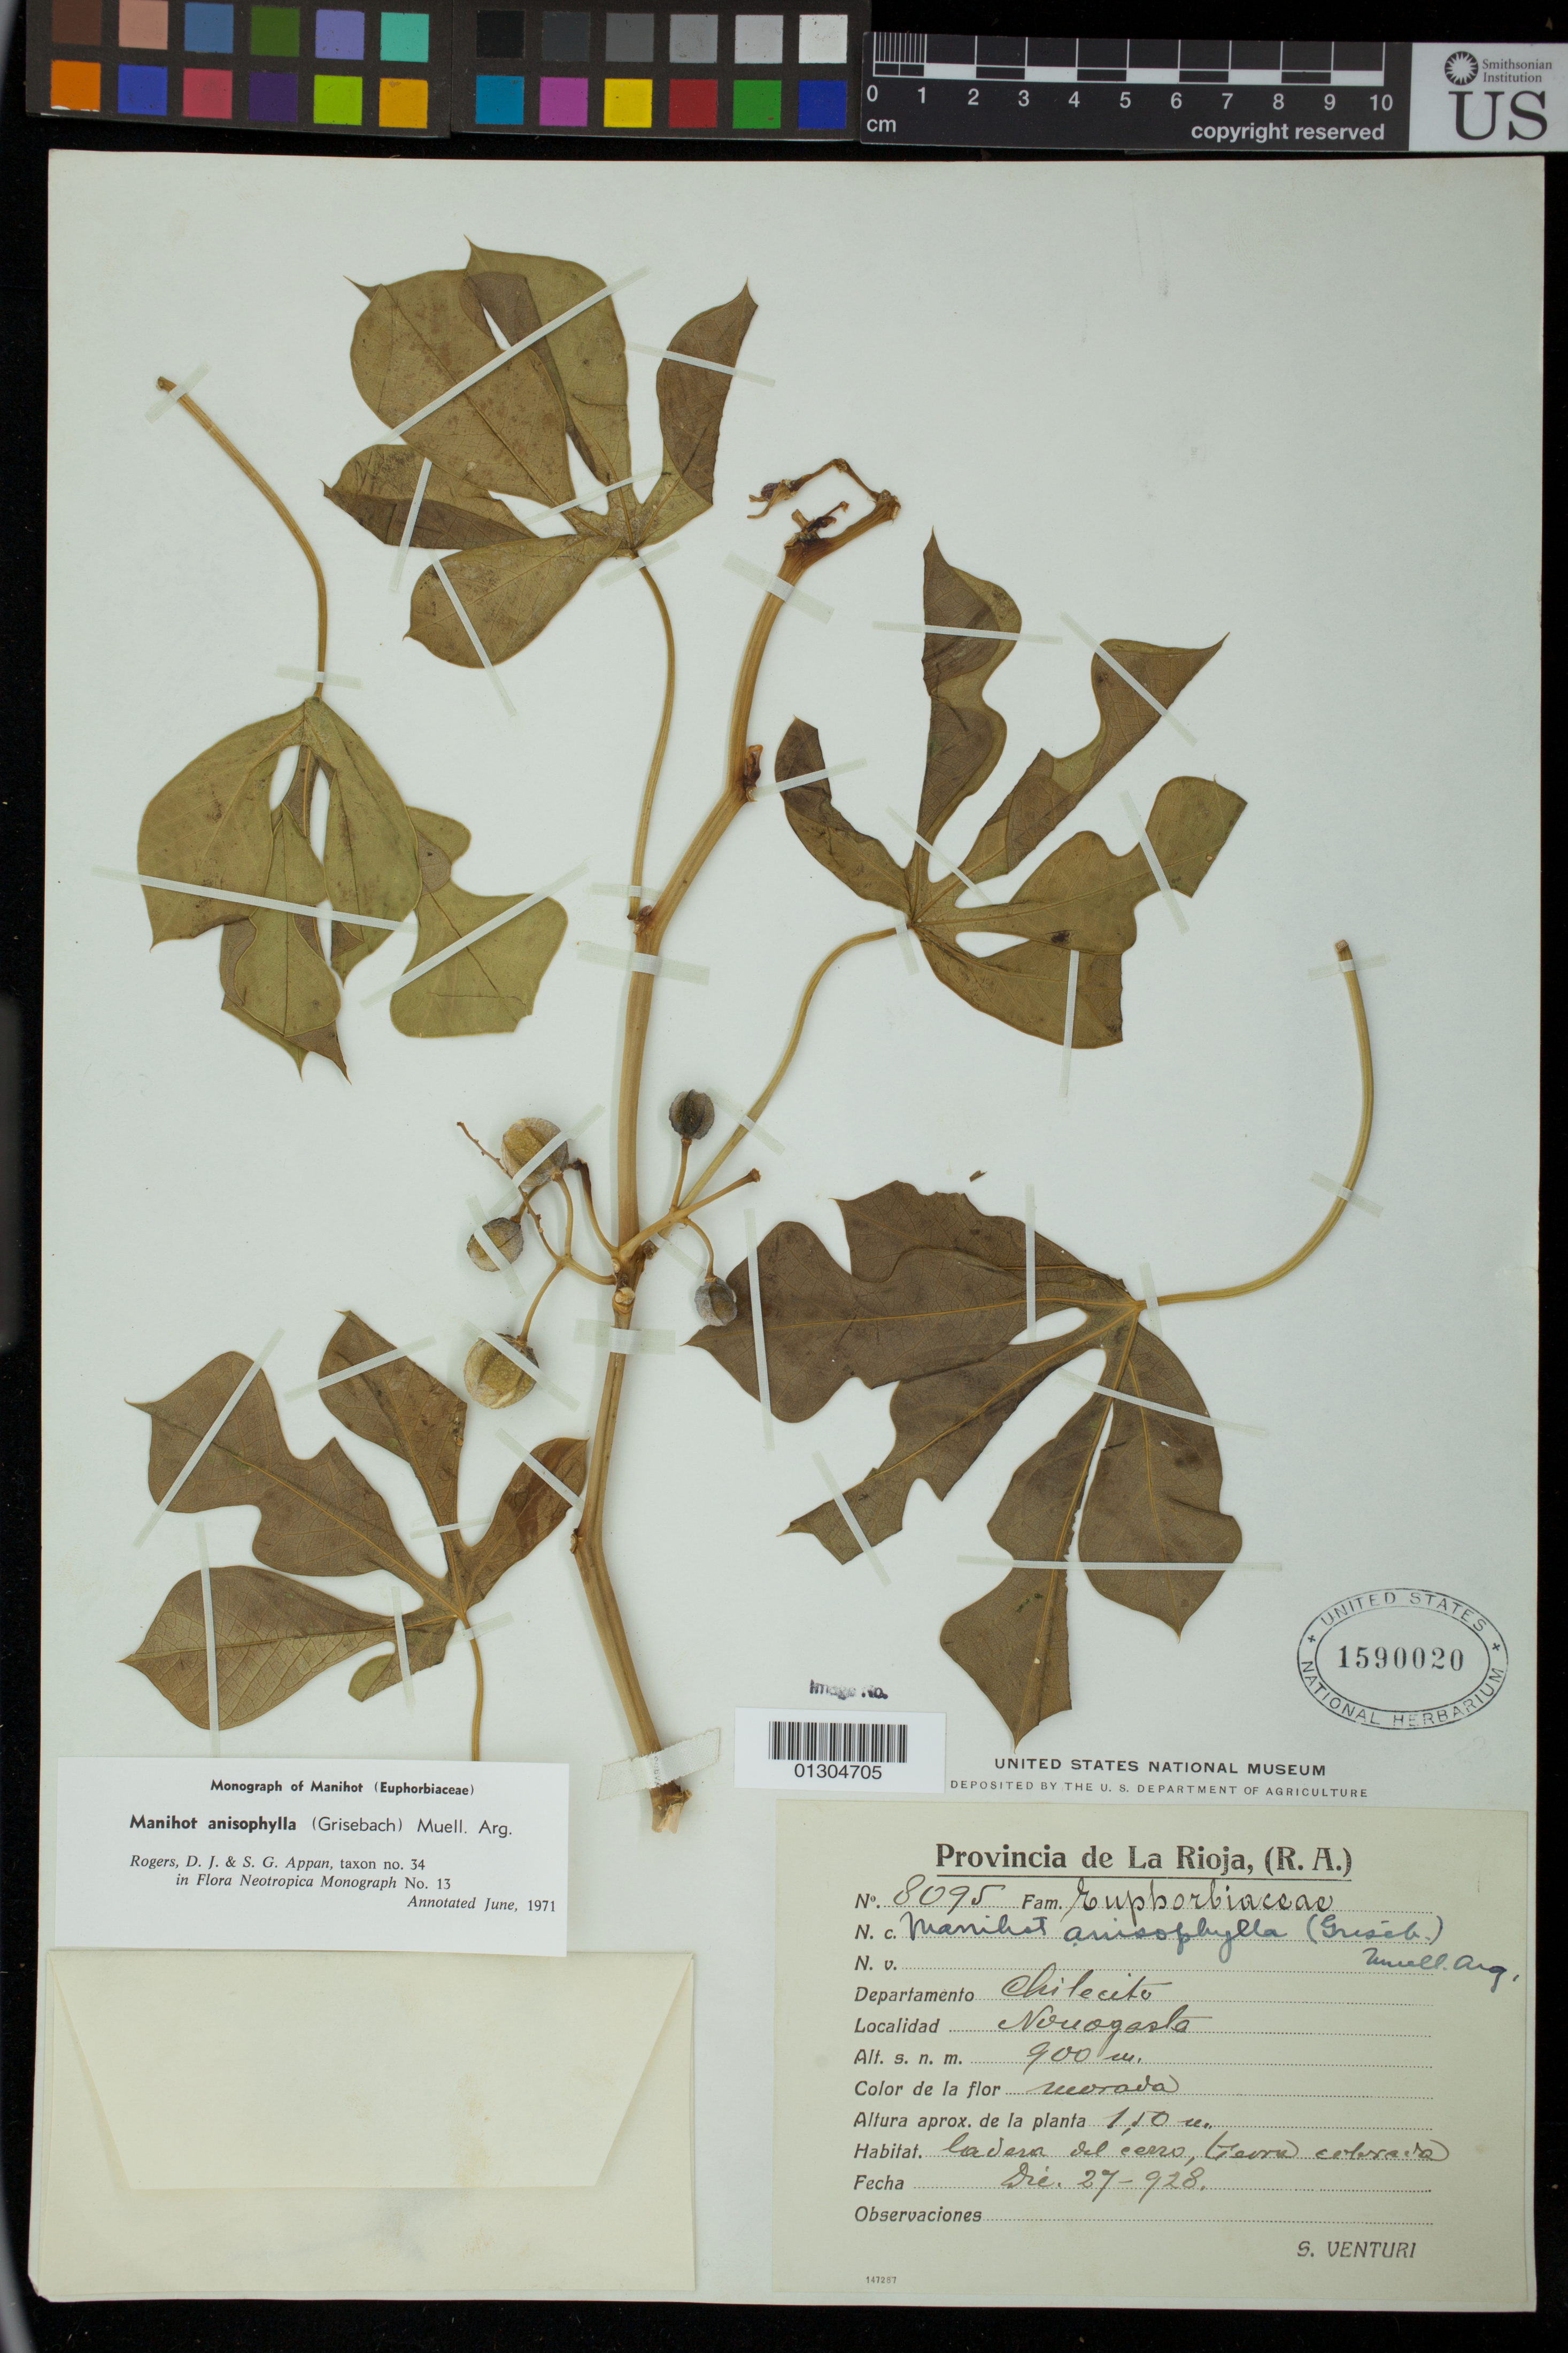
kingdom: Plantae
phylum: Tracheophyta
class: Magnoliopsida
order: Malpighiales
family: Euphorbiaceae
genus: Manihot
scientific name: Manihot anisophylla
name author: (Griseb.) Müll. Arg.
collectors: S. Venturi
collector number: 8095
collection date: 1928-12-27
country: Argentina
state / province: La Rioja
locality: Nouogasta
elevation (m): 900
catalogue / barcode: US 1590020